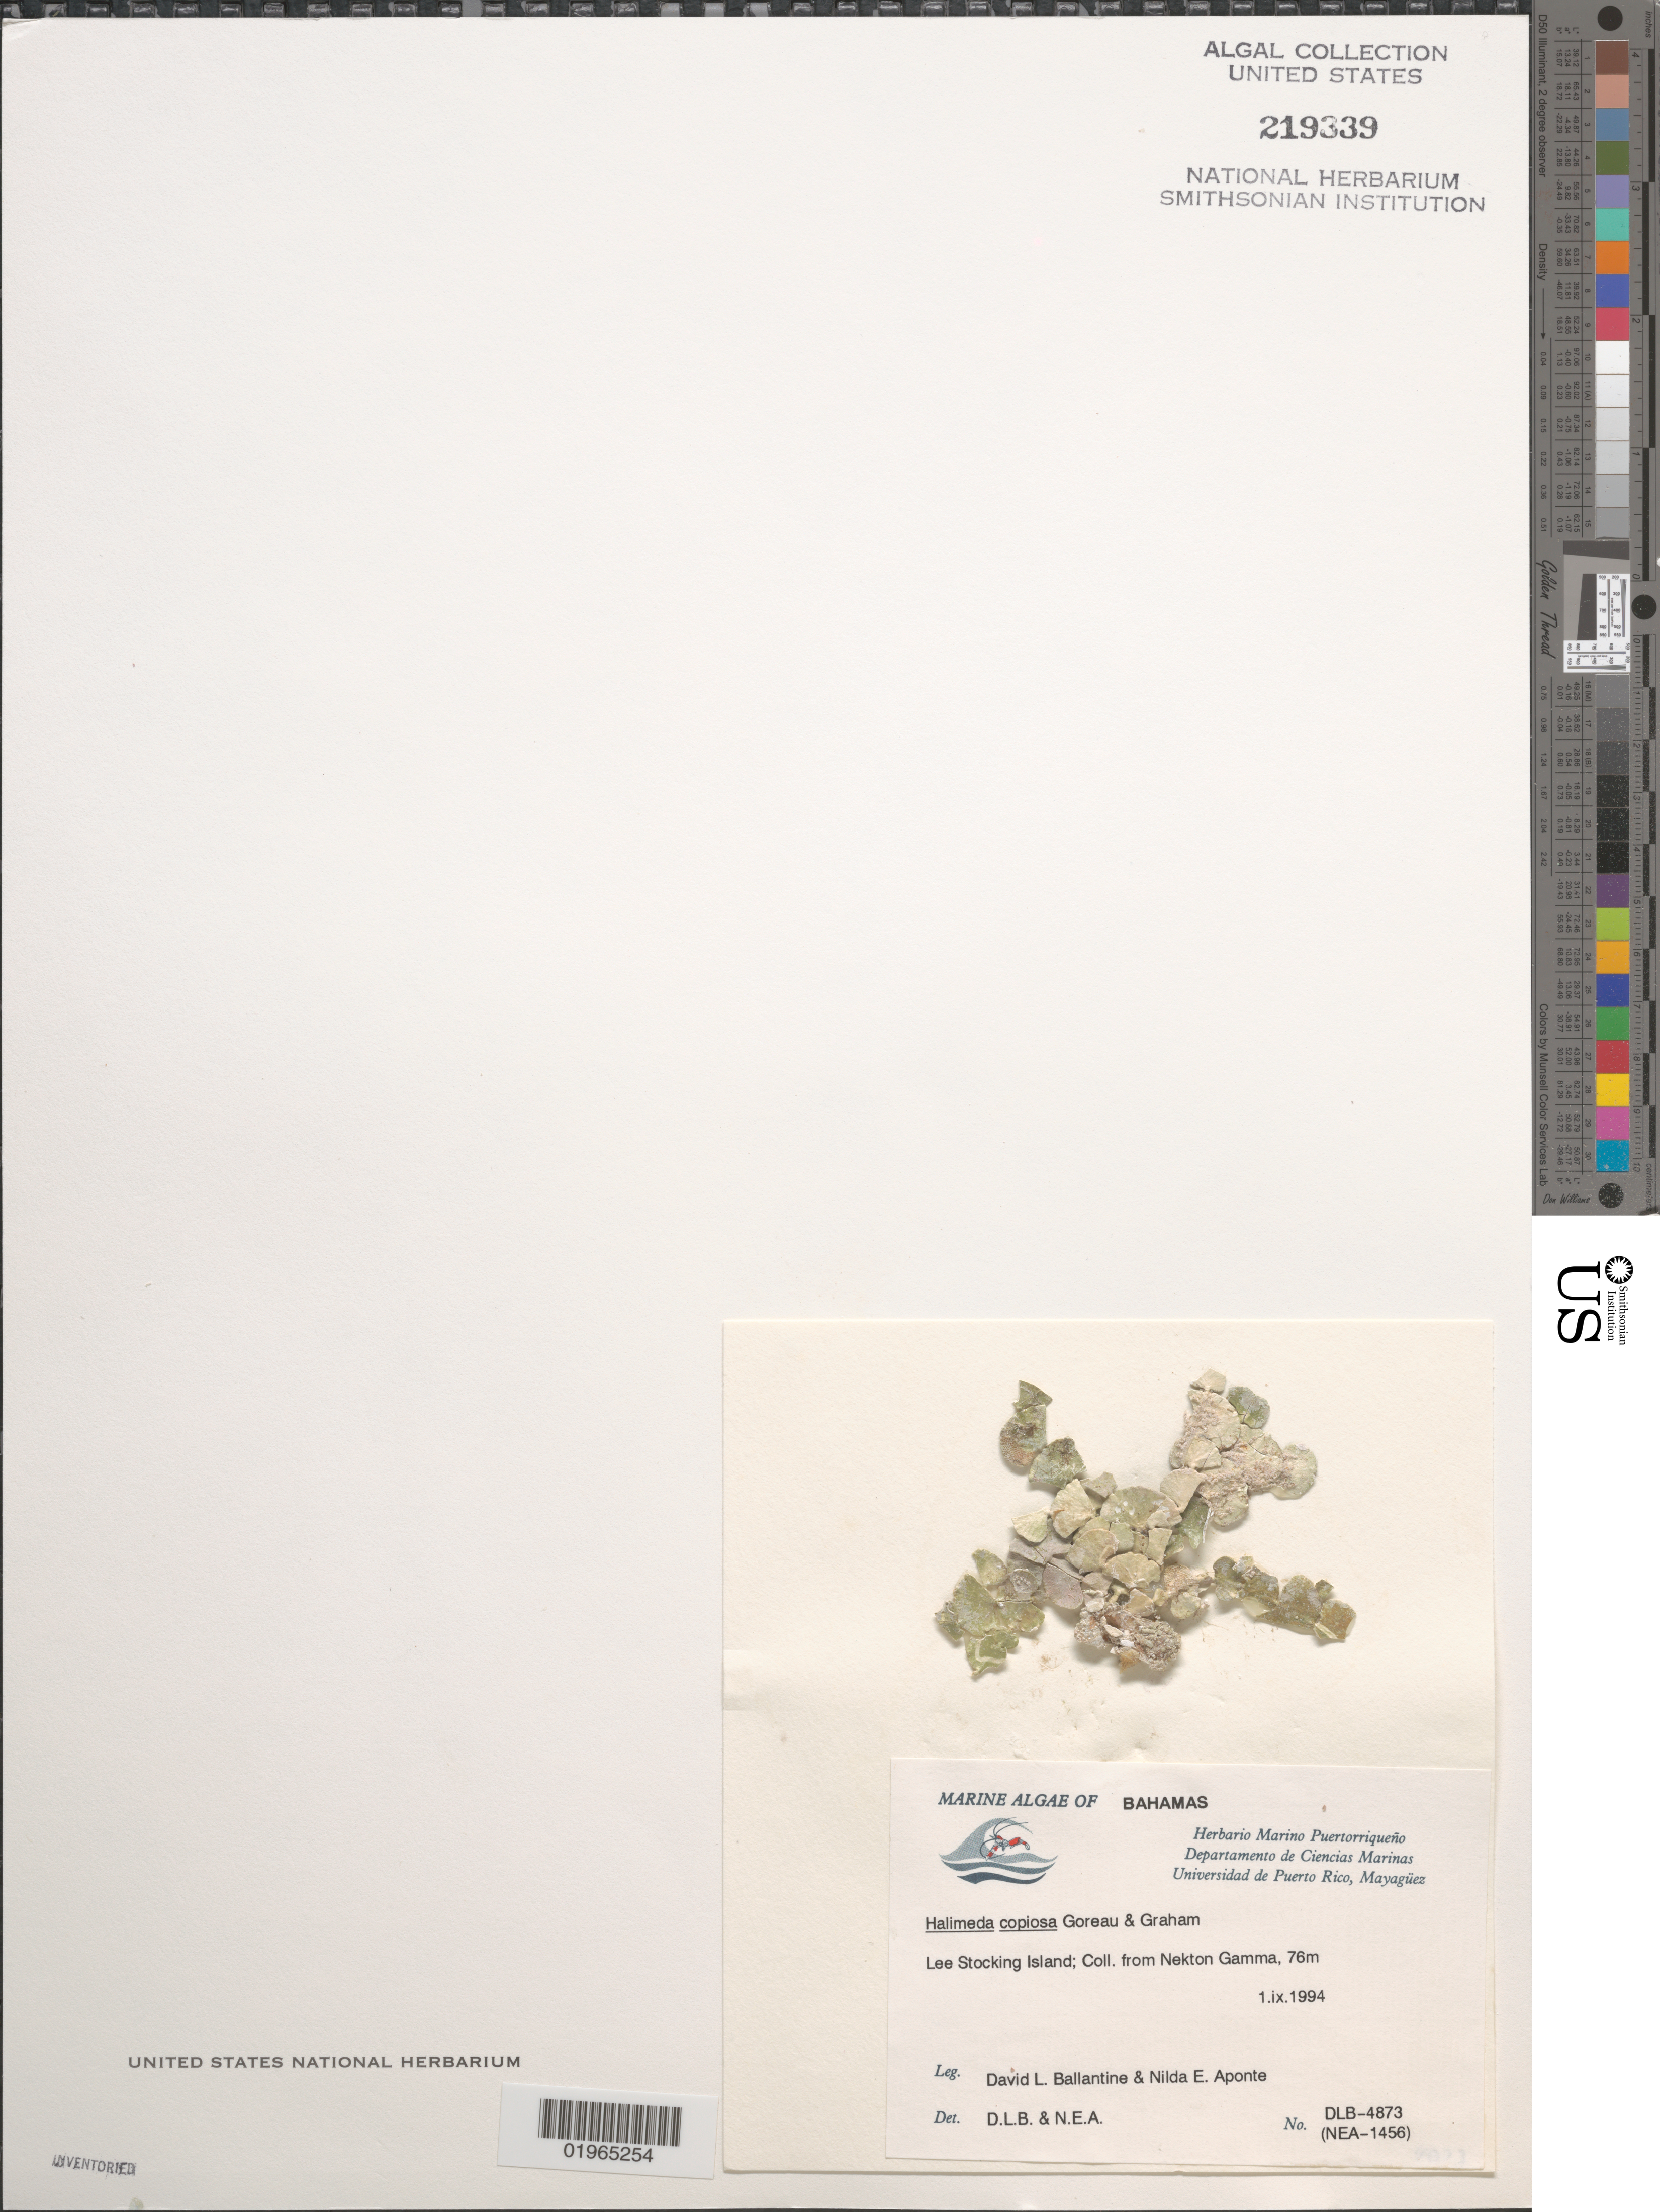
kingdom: Plantae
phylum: Chlorophyta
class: Ulvophyceae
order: Bryopsidales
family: Halimedaceae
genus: Halimeda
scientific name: Halimeda copiosa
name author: Goreau & E.A. Graham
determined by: Ballantine, D. L.; Aponte, N. E.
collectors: D.L. Ballantine & N. E. Aponte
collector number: DLB 4873, NEA 1456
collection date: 1994-09-01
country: Bahamas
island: Lee Stocking Island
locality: Nekton Gamma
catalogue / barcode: US 219339